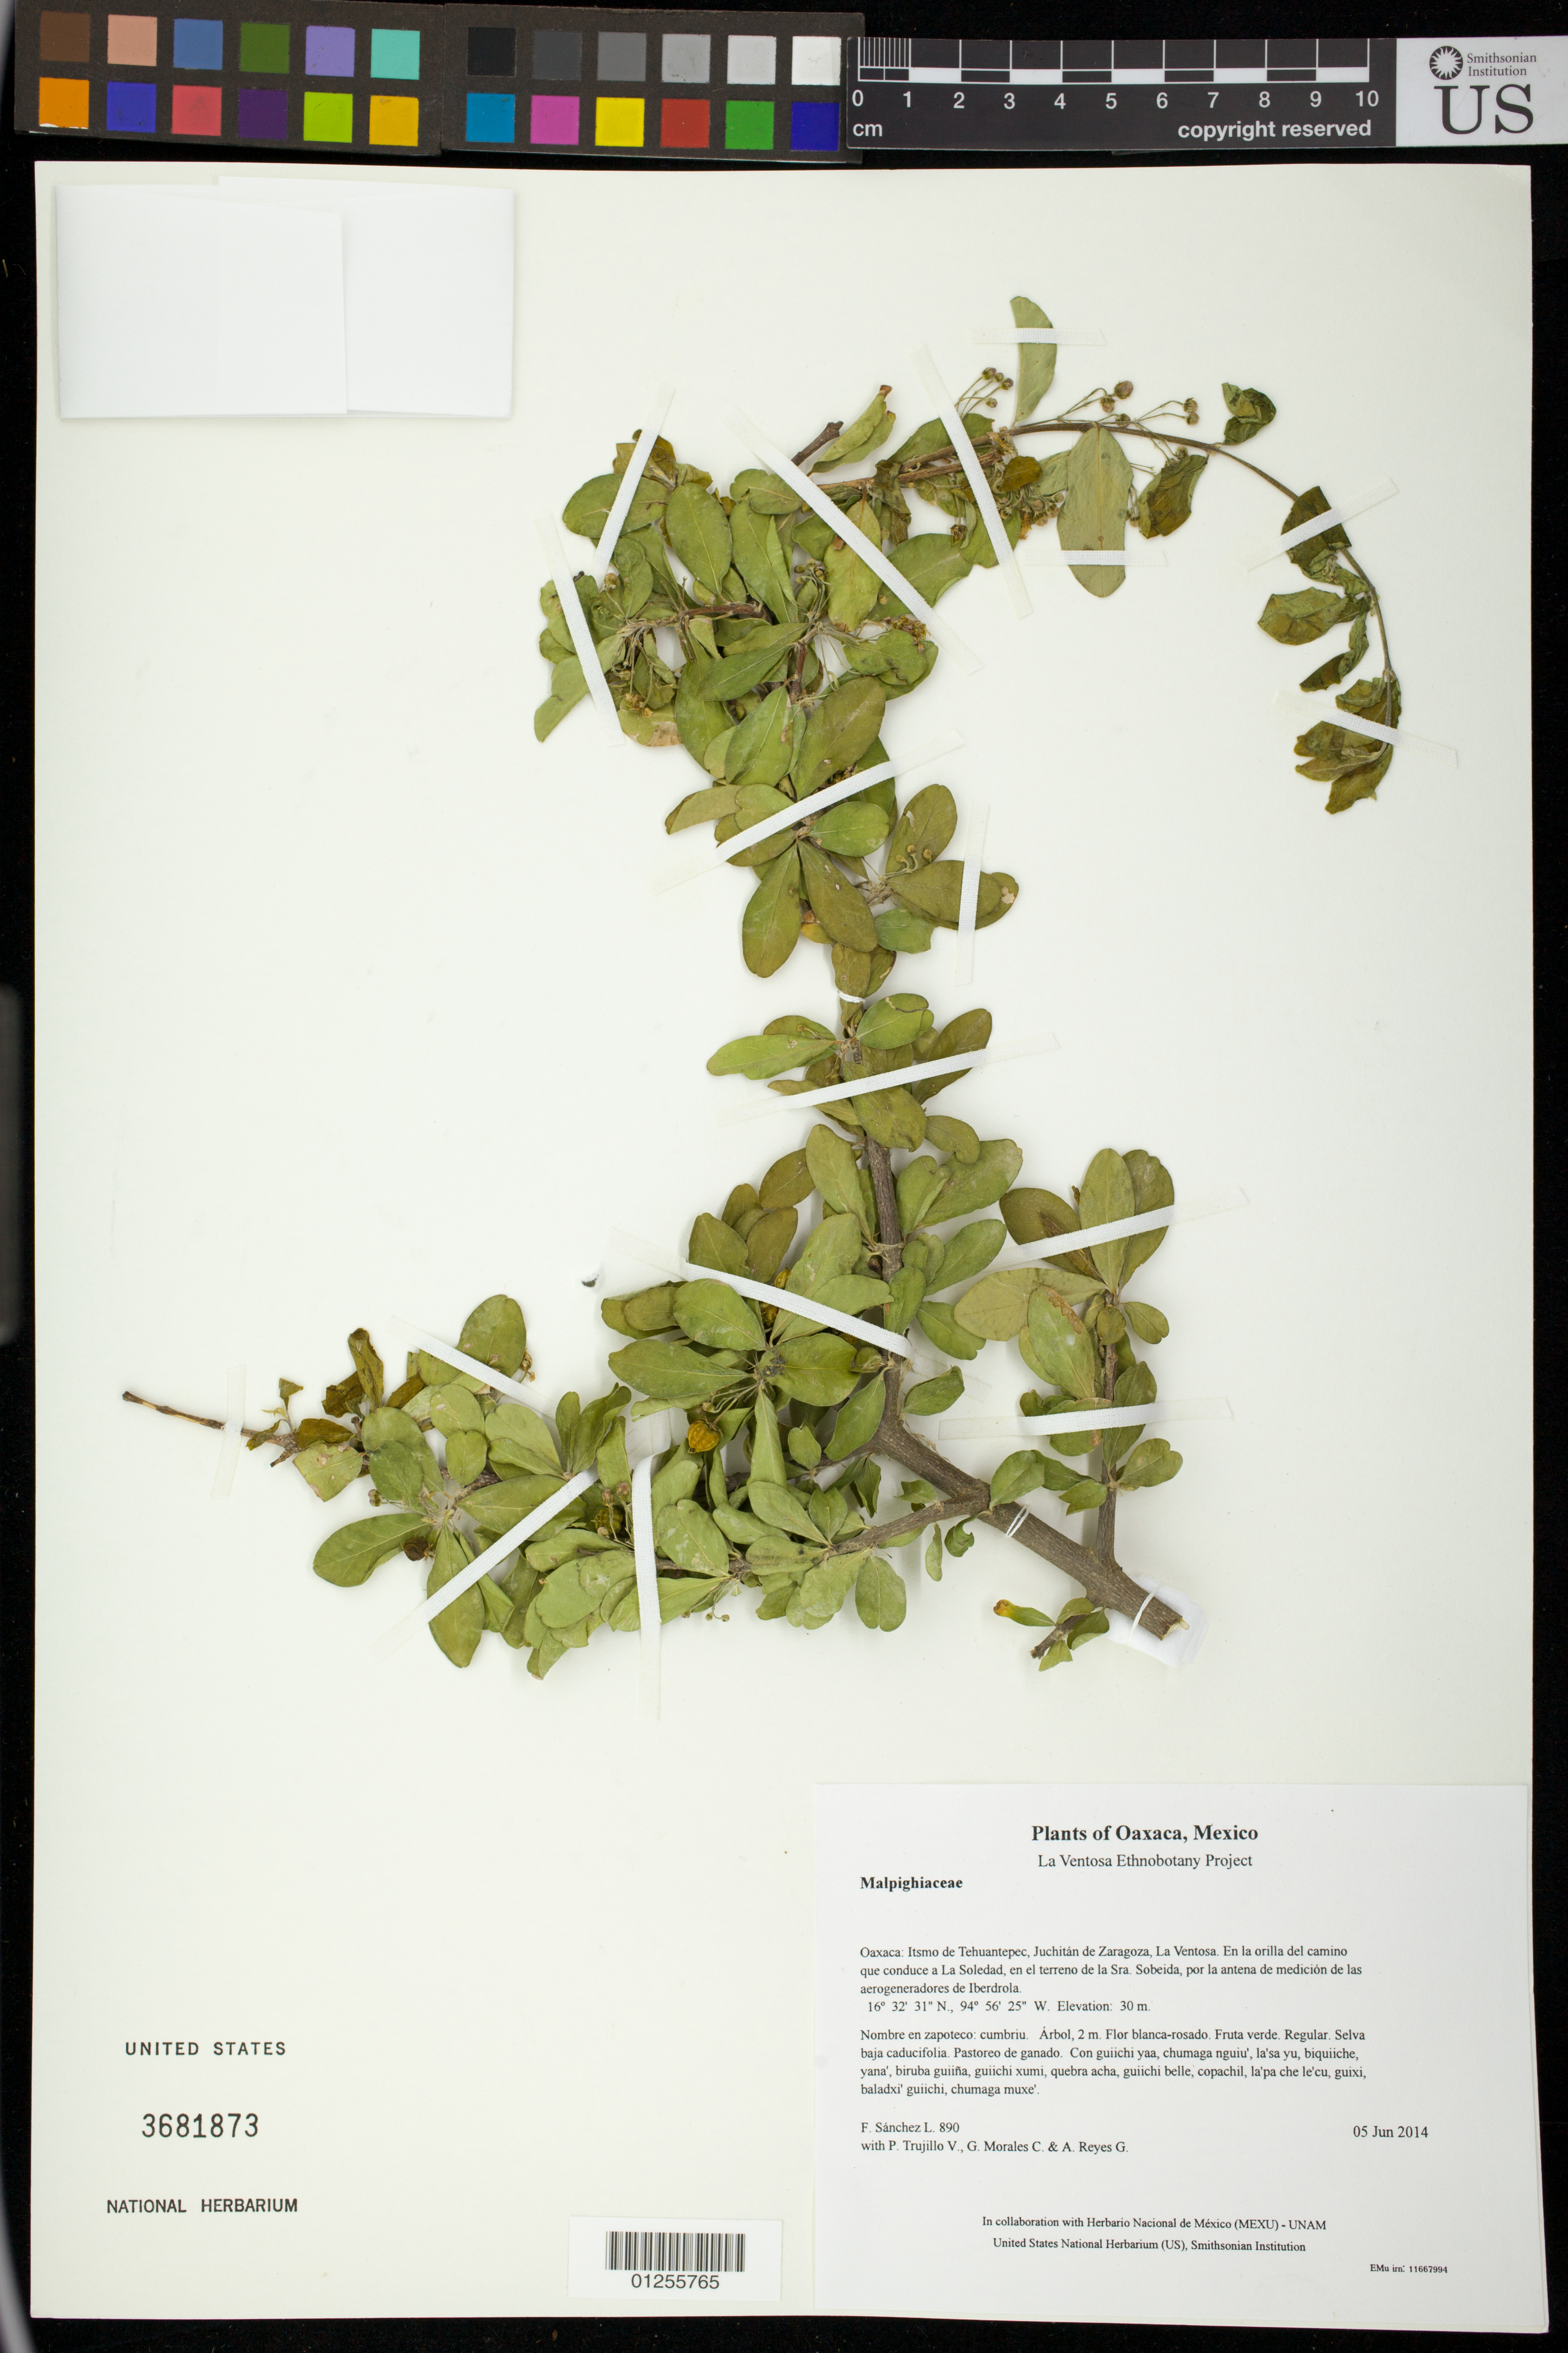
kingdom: Plantae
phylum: Tracheophyta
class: Magnoliopsida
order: Malpighiales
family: Malpighiaceae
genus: Malpighia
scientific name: Malpighia emarginata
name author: DC.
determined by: Velasco G., Kenia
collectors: F. Sánchez L., P. Trujillo V., G. Morales C. & A. Reyes G.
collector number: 890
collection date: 2014-06-05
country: Mexico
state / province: Oaxaca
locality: Itsmo de Tehuantepec, Juchitán de Zaragoza, La Ventosa. En la orilla del camino que conduce a La Soledad, en el terreno de la Sra. Sobeida, por la antena de medición de las aerogeneradores de Iberdrola.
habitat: Selva baja caducifolia. Pastoreo de ganado.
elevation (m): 30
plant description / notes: JEBOT, MEXU, SERO, US; Yaga. 2 m. Guie' naquichi'-rosa. Cuaananaxhi naga'. Nuu.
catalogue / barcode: US 3681873